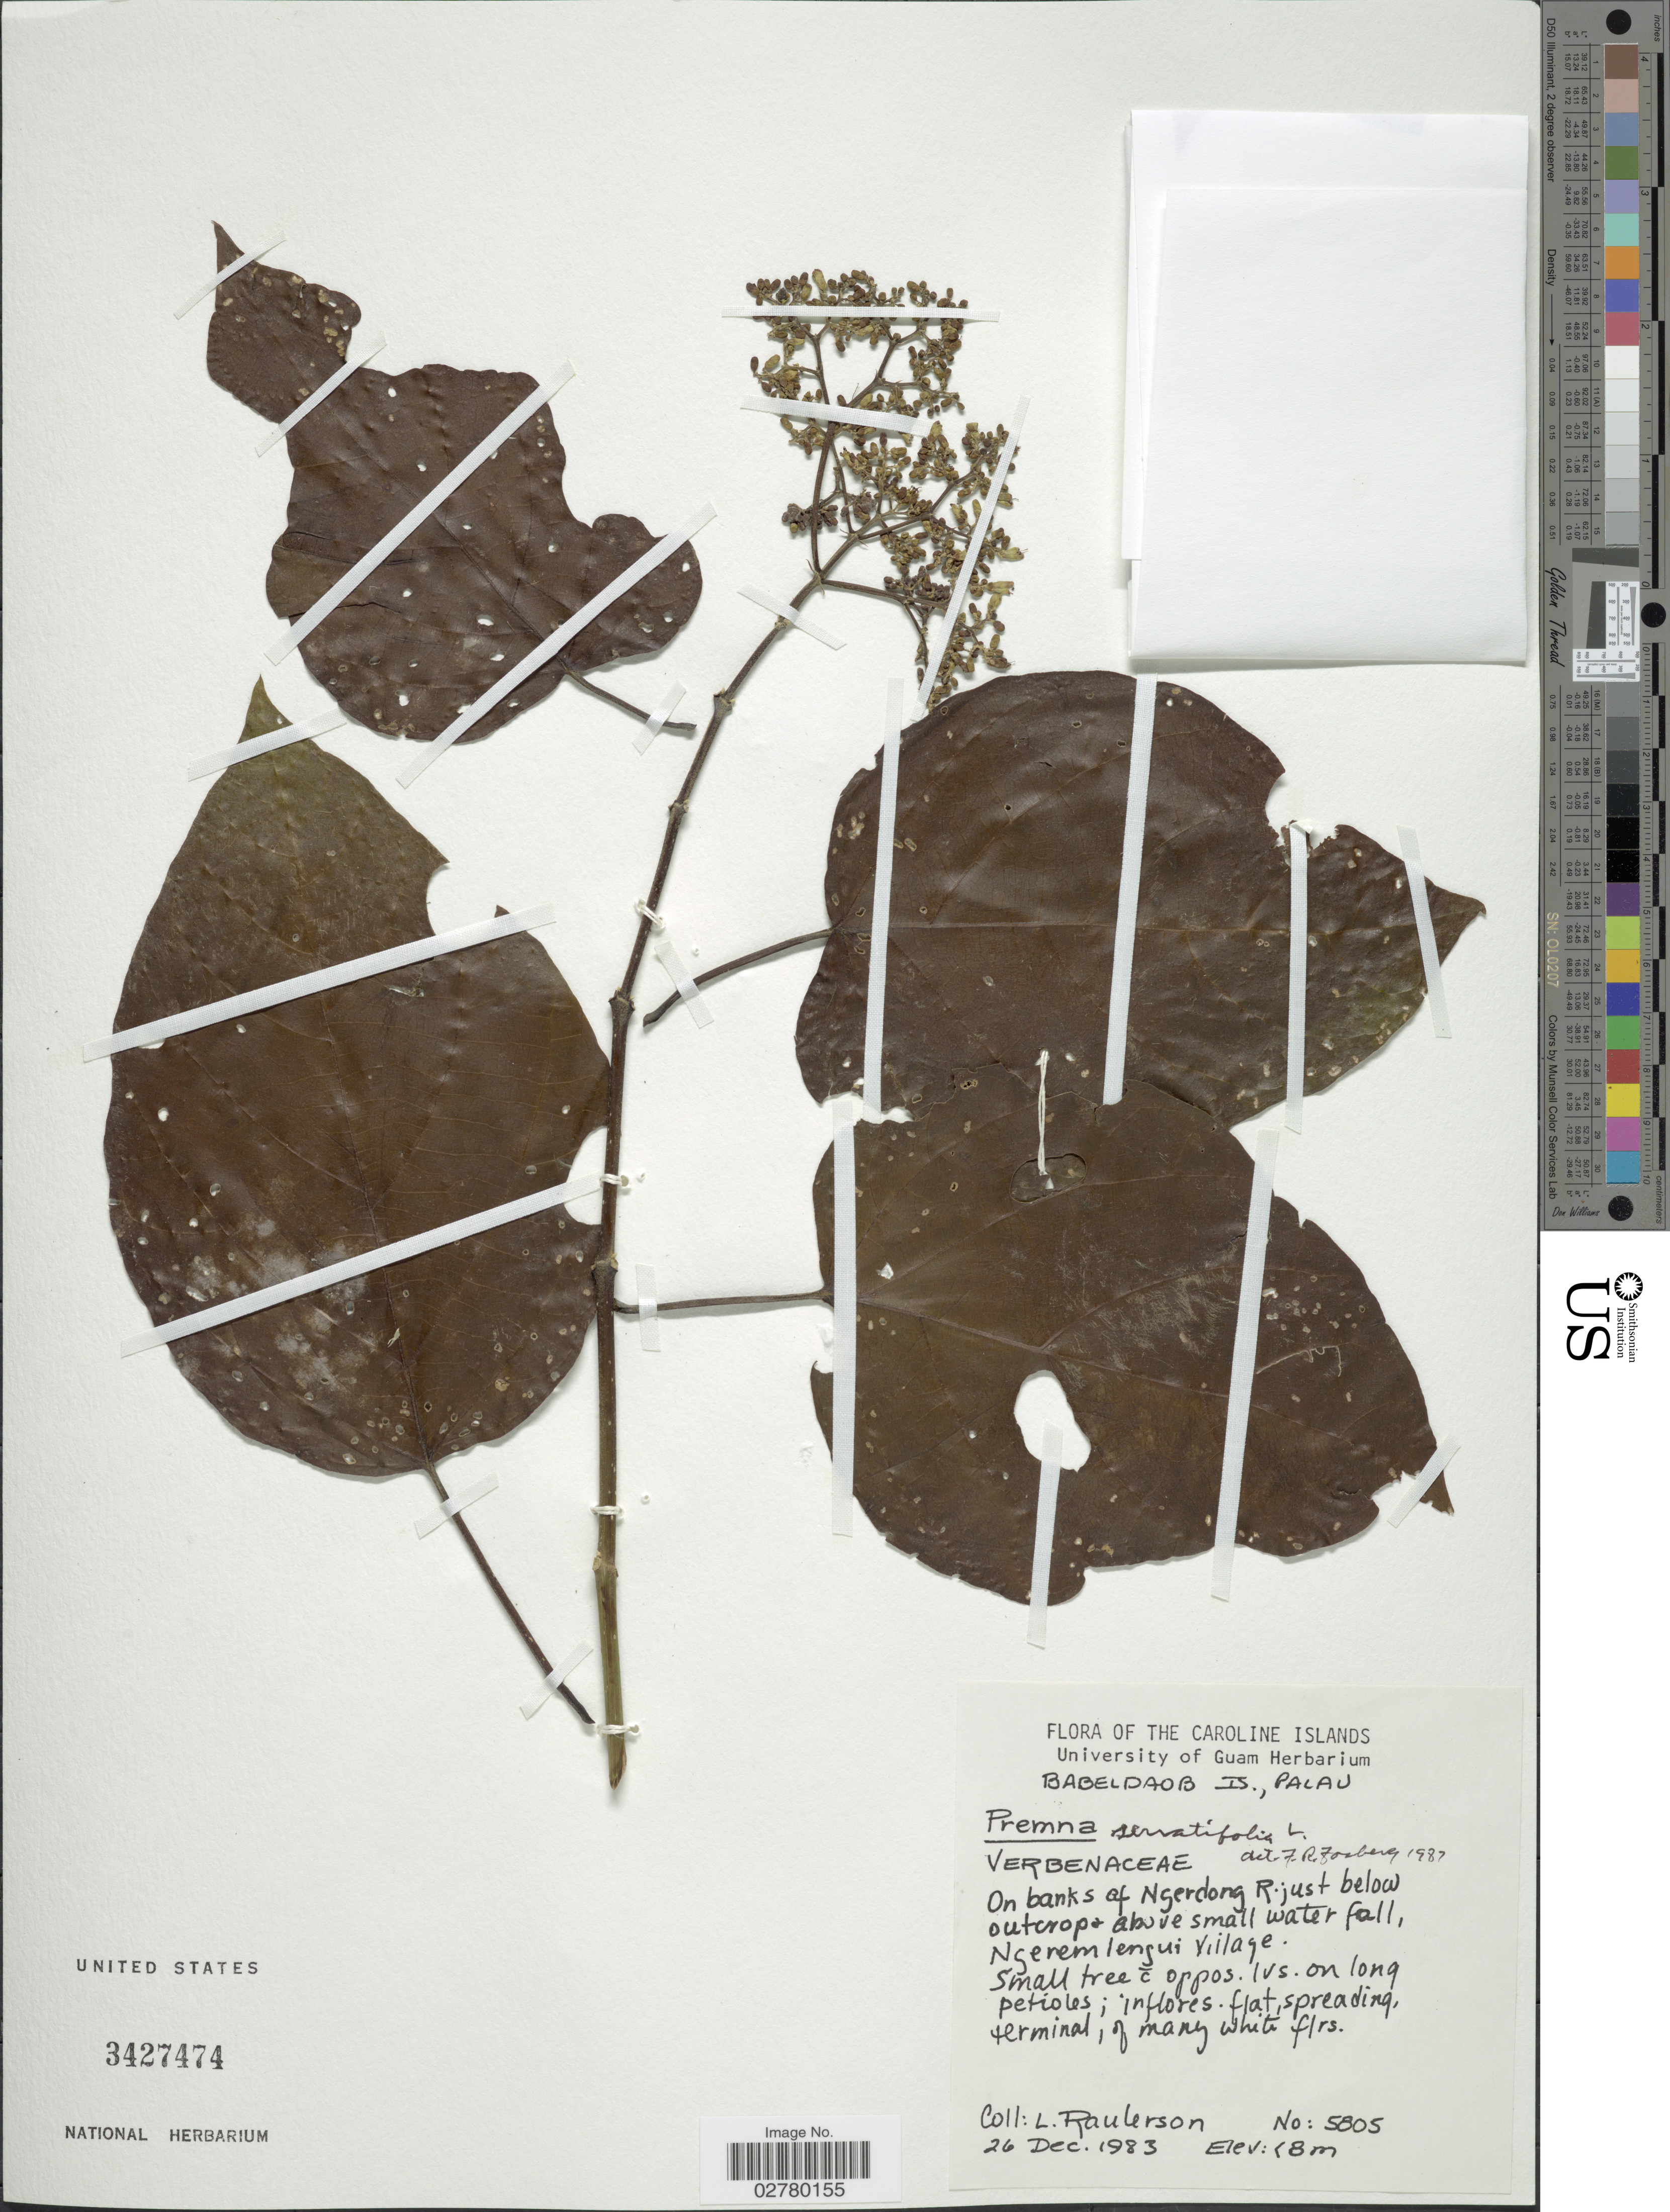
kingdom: Plantae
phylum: Tracheophyta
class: Magnoliopsida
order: Lamiales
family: Lamiaceae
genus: Premna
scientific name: Premna serratifolia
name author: L.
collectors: L. Raulerson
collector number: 5805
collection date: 1983-12-26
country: Palau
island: Babeldaob [Babelthuap]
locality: Caroline Islands. Babeldaob Is., Palau. On banks of Ngerdong R. just below outcrops above small water fall, Ngeremlengui Village.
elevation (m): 8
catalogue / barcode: US 3427474